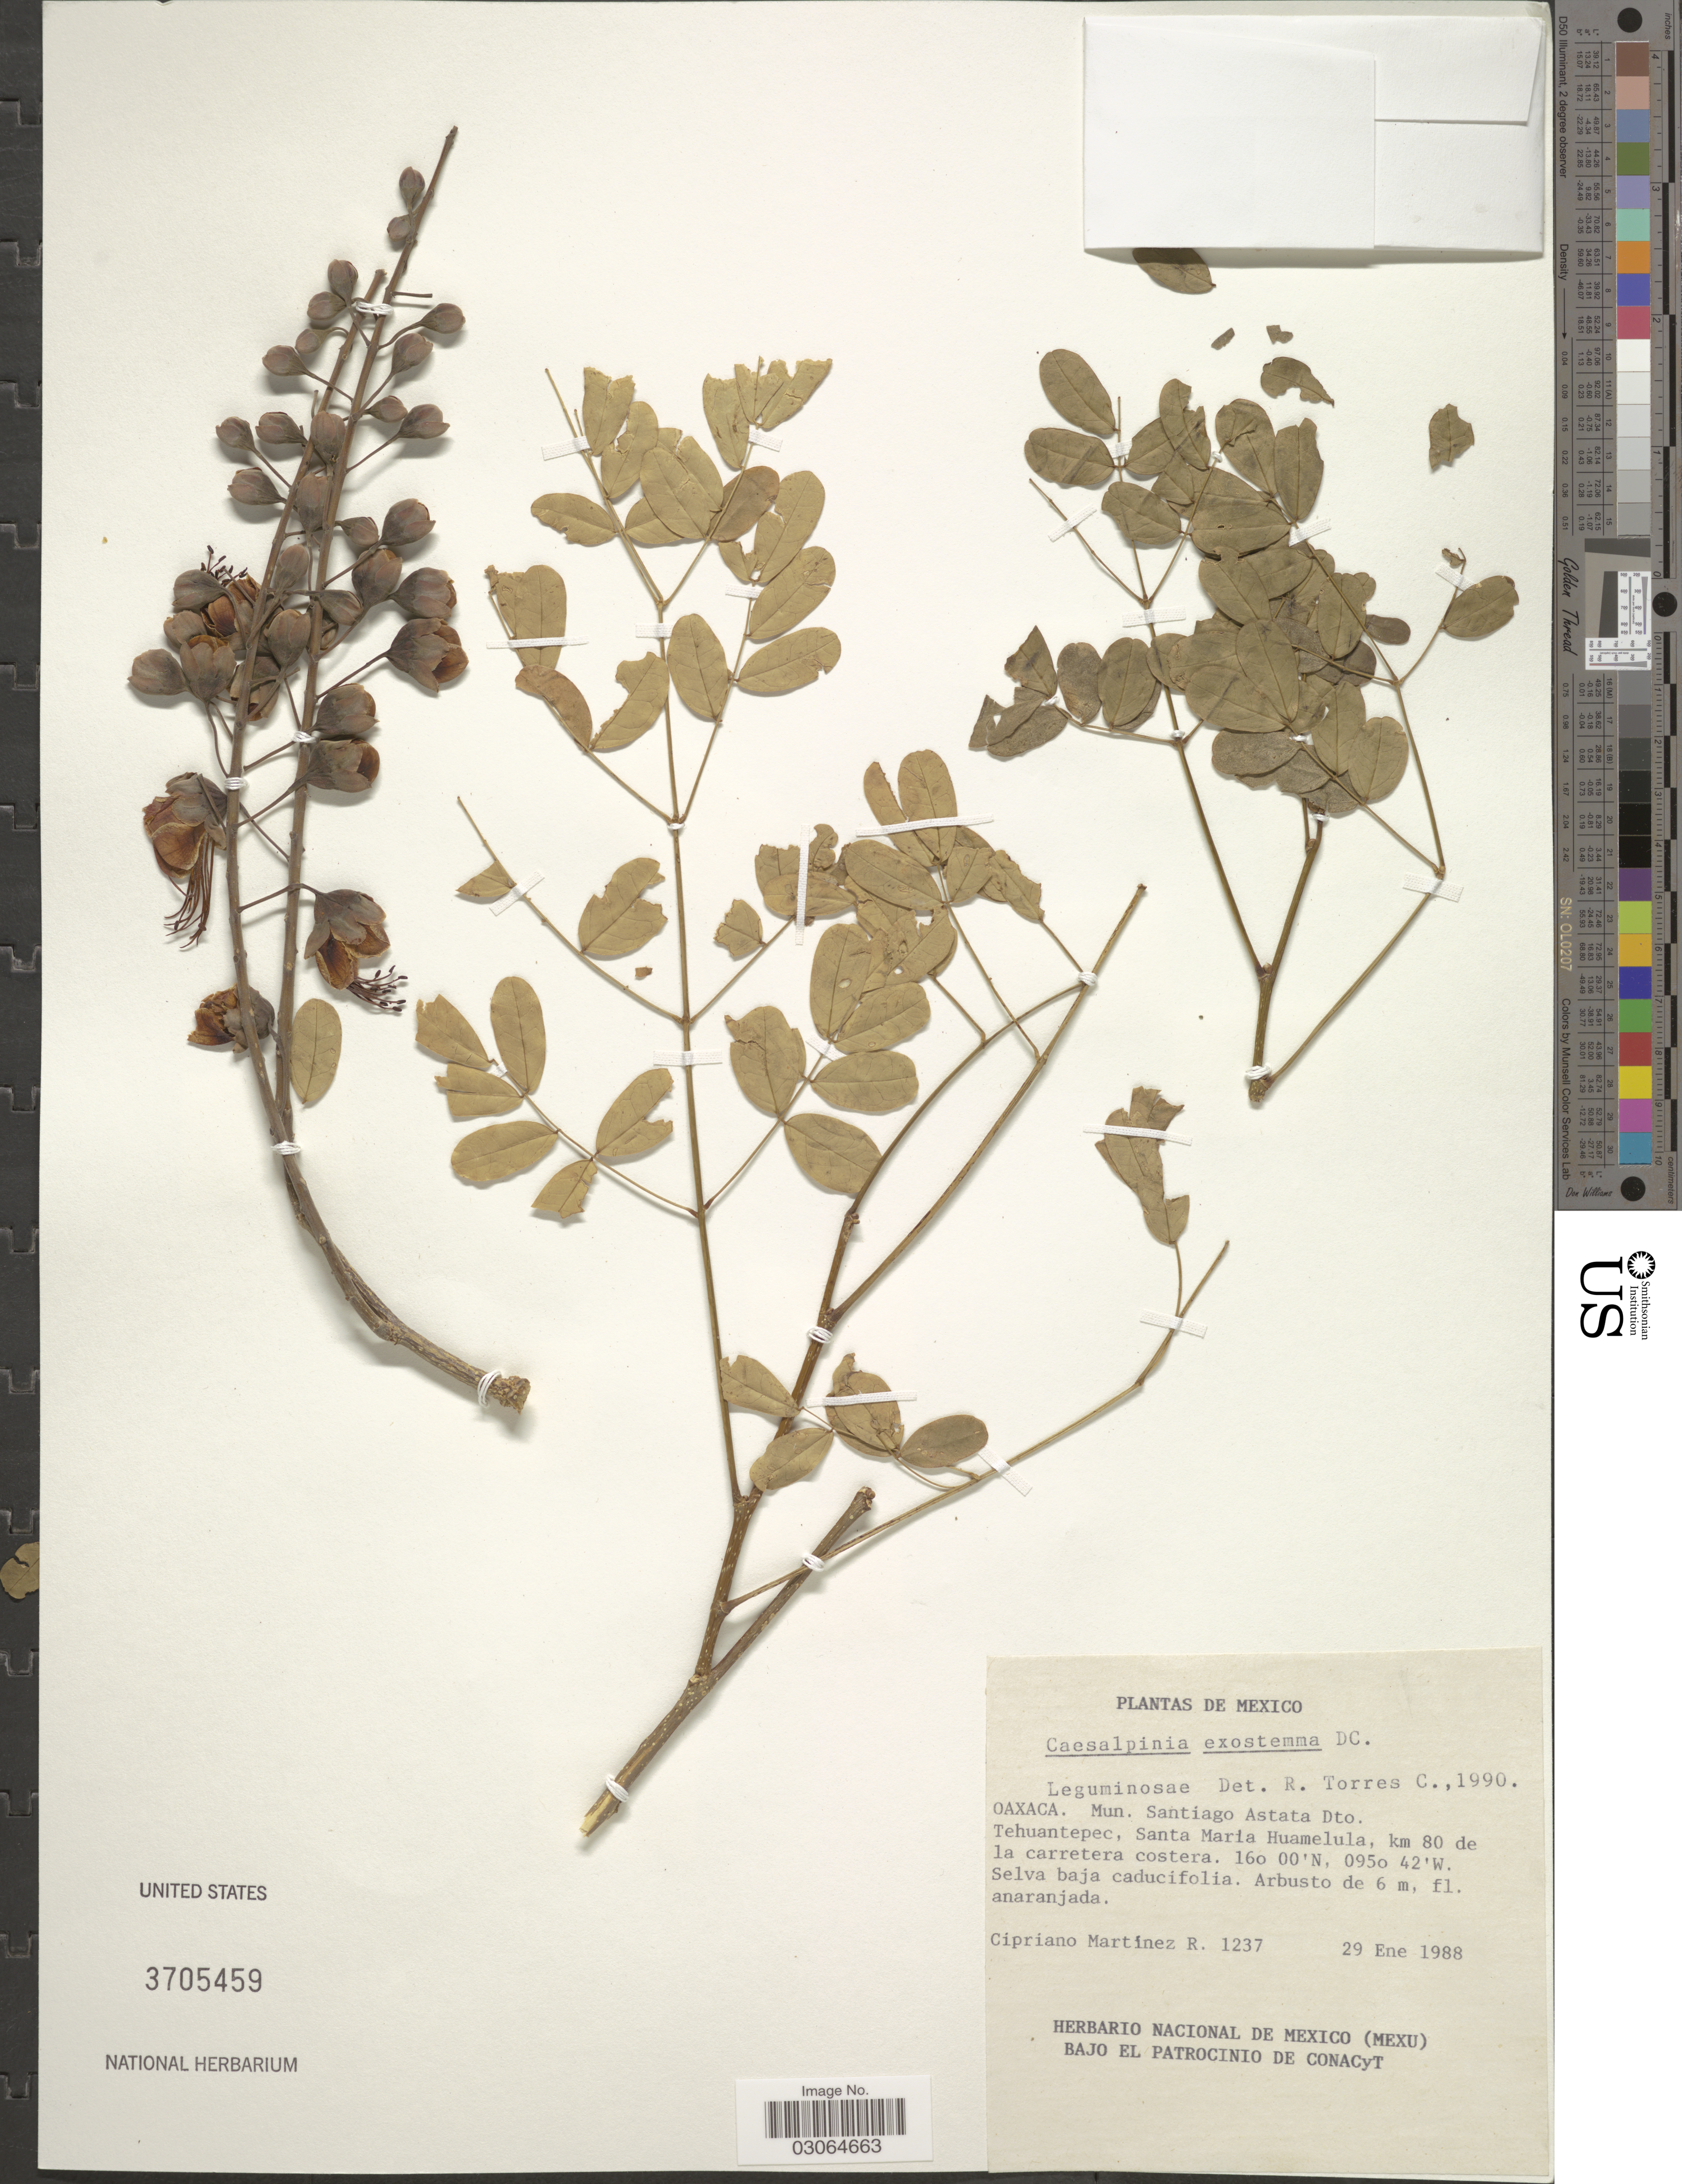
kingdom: Plantae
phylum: Tracheophyta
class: Magnoliopsida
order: Fabales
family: Fabaceae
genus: Erythrostemon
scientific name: Erythrostemon exostemma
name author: (Moc. & Sessé ex DC.) Gagnon & G.P. Lewis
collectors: C. Martínez R.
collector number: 1237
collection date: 1988-01-29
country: Mexico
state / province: Oaxaca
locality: Mun. Santiago Astata Dto. Tehuantepec, Santa Maria Huamelula, km 80 de la carretera costera.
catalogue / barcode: US 3705459